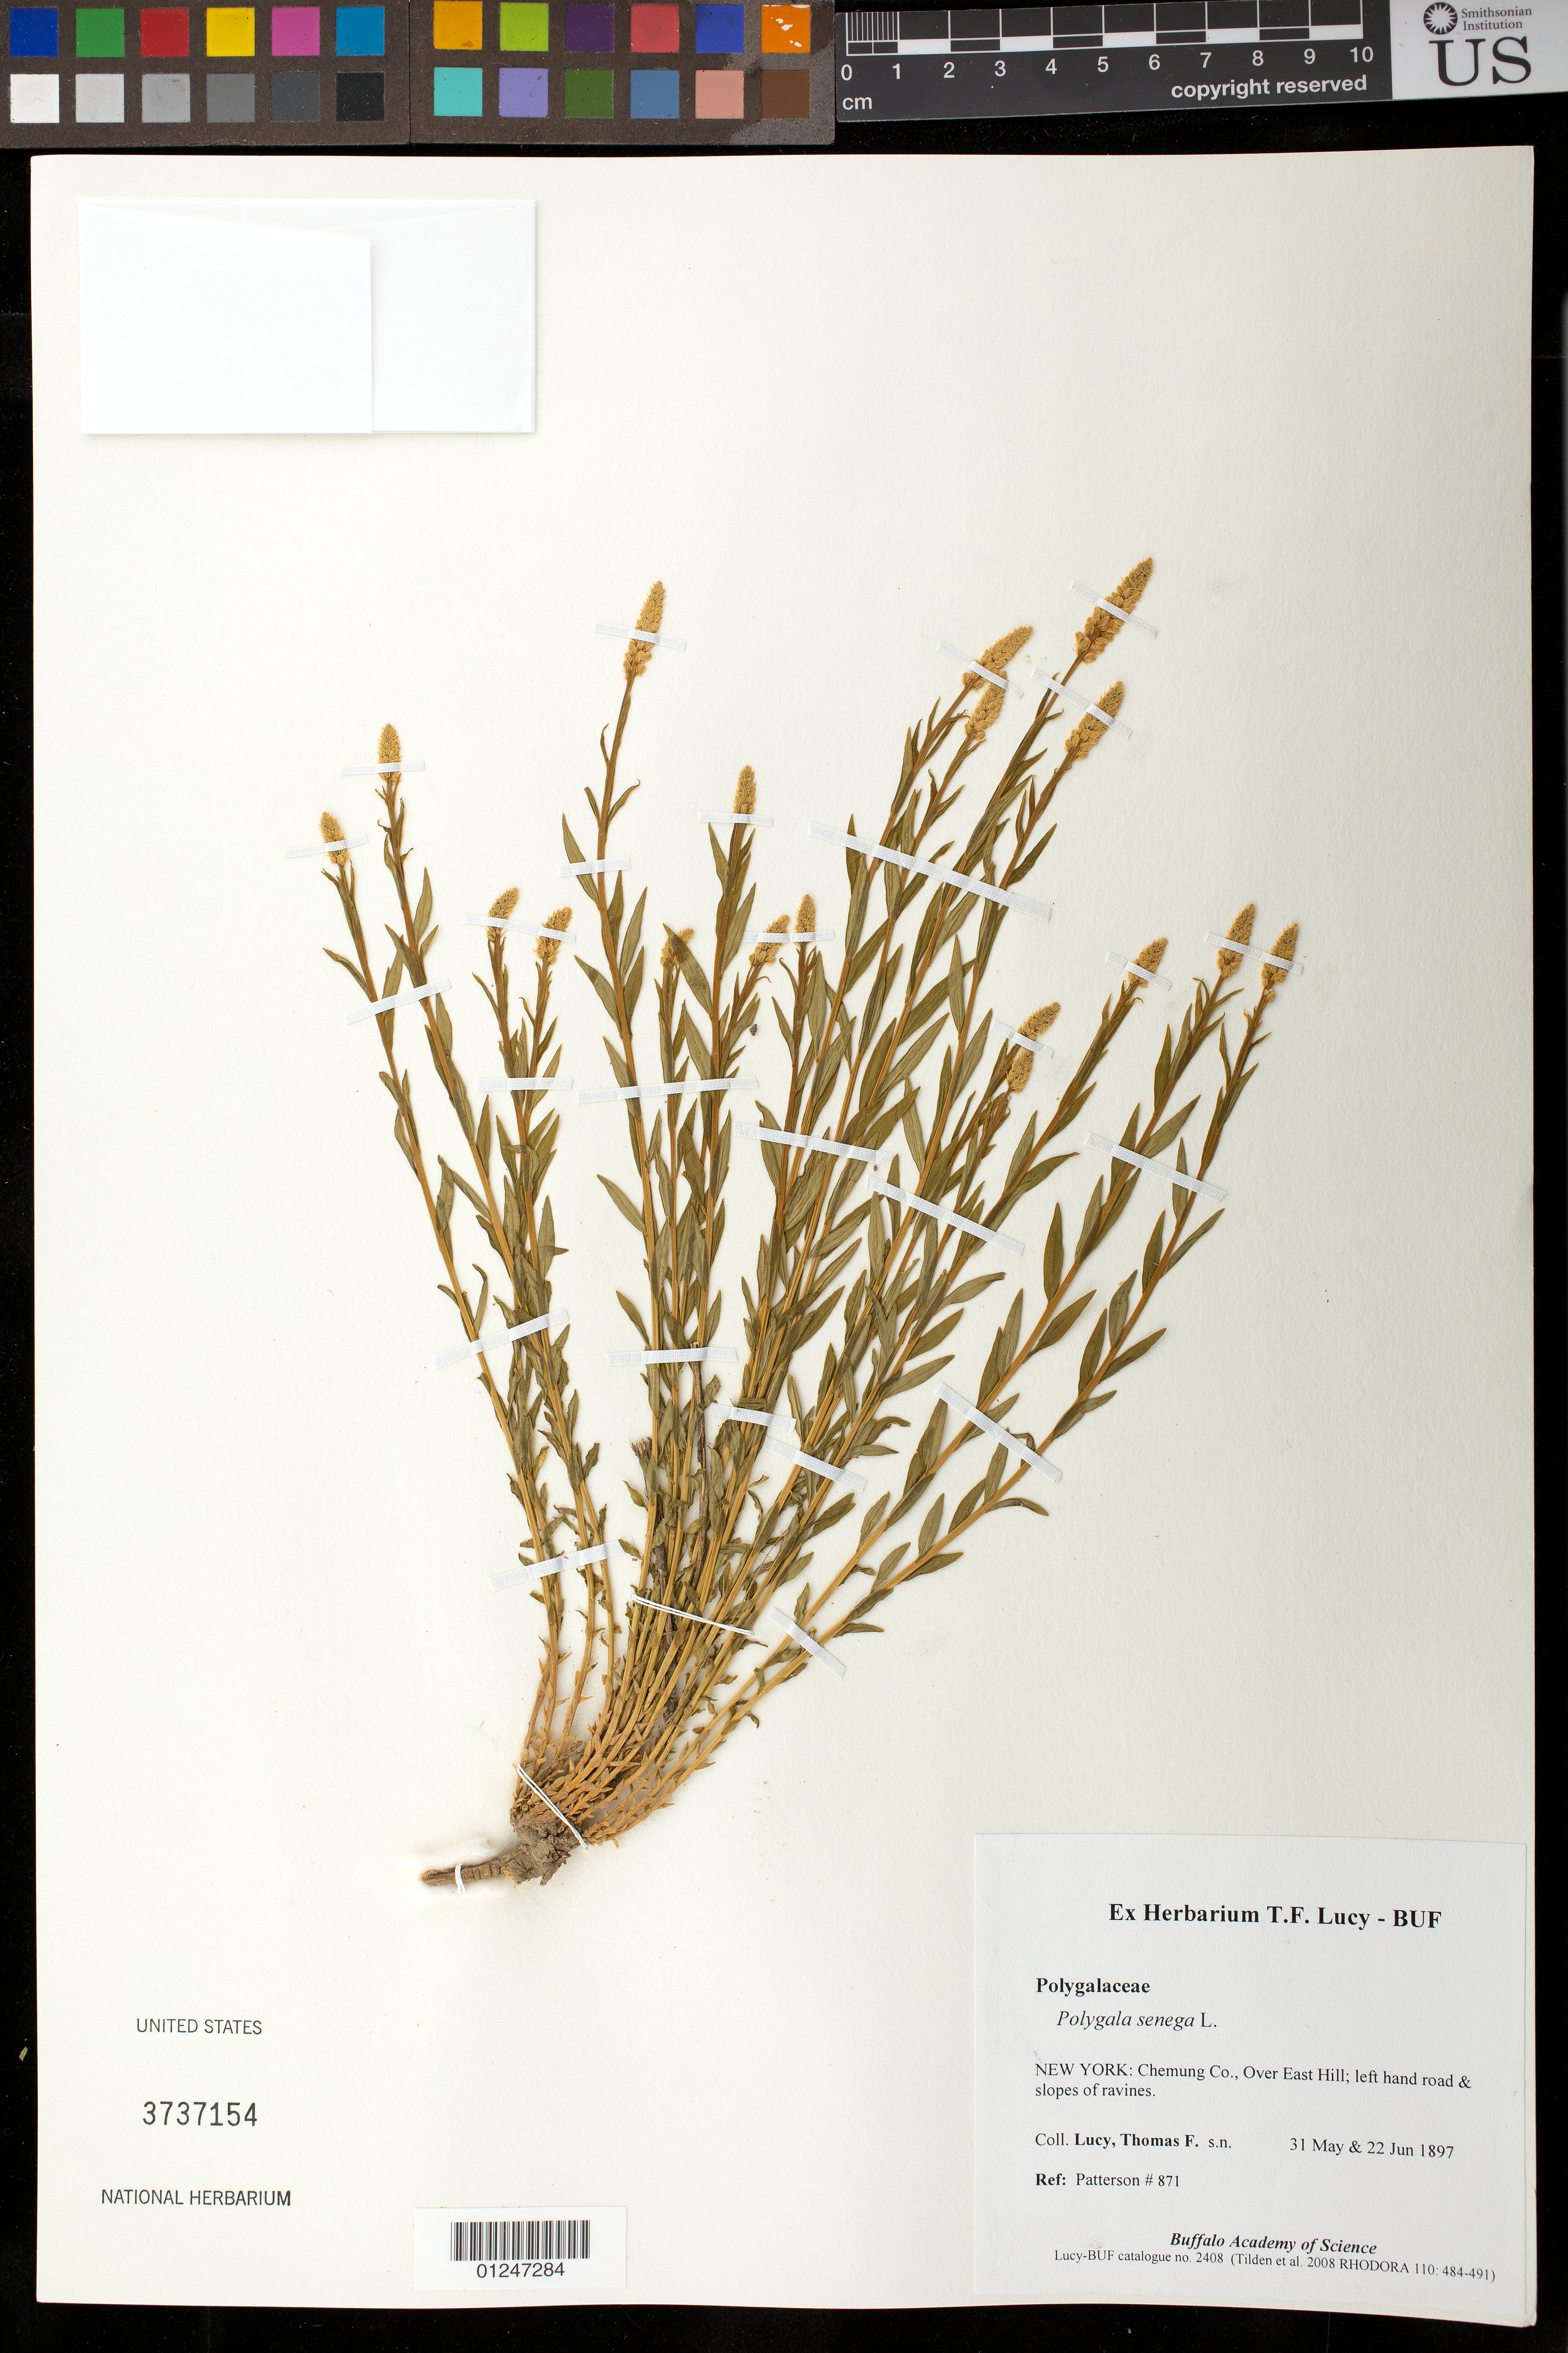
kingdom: Plantae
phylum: Tracheophyta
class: Magnoliopsida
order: Fabales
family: Polygalaceae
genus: Polygala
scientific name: Polygala senega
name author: L.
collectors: T. Lucy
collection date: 1897-05-31,1897-06-22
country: United States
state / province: New York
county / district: Chemung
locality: Over East Hill; left hand road & slopes of ravines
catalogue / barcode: US 3737154